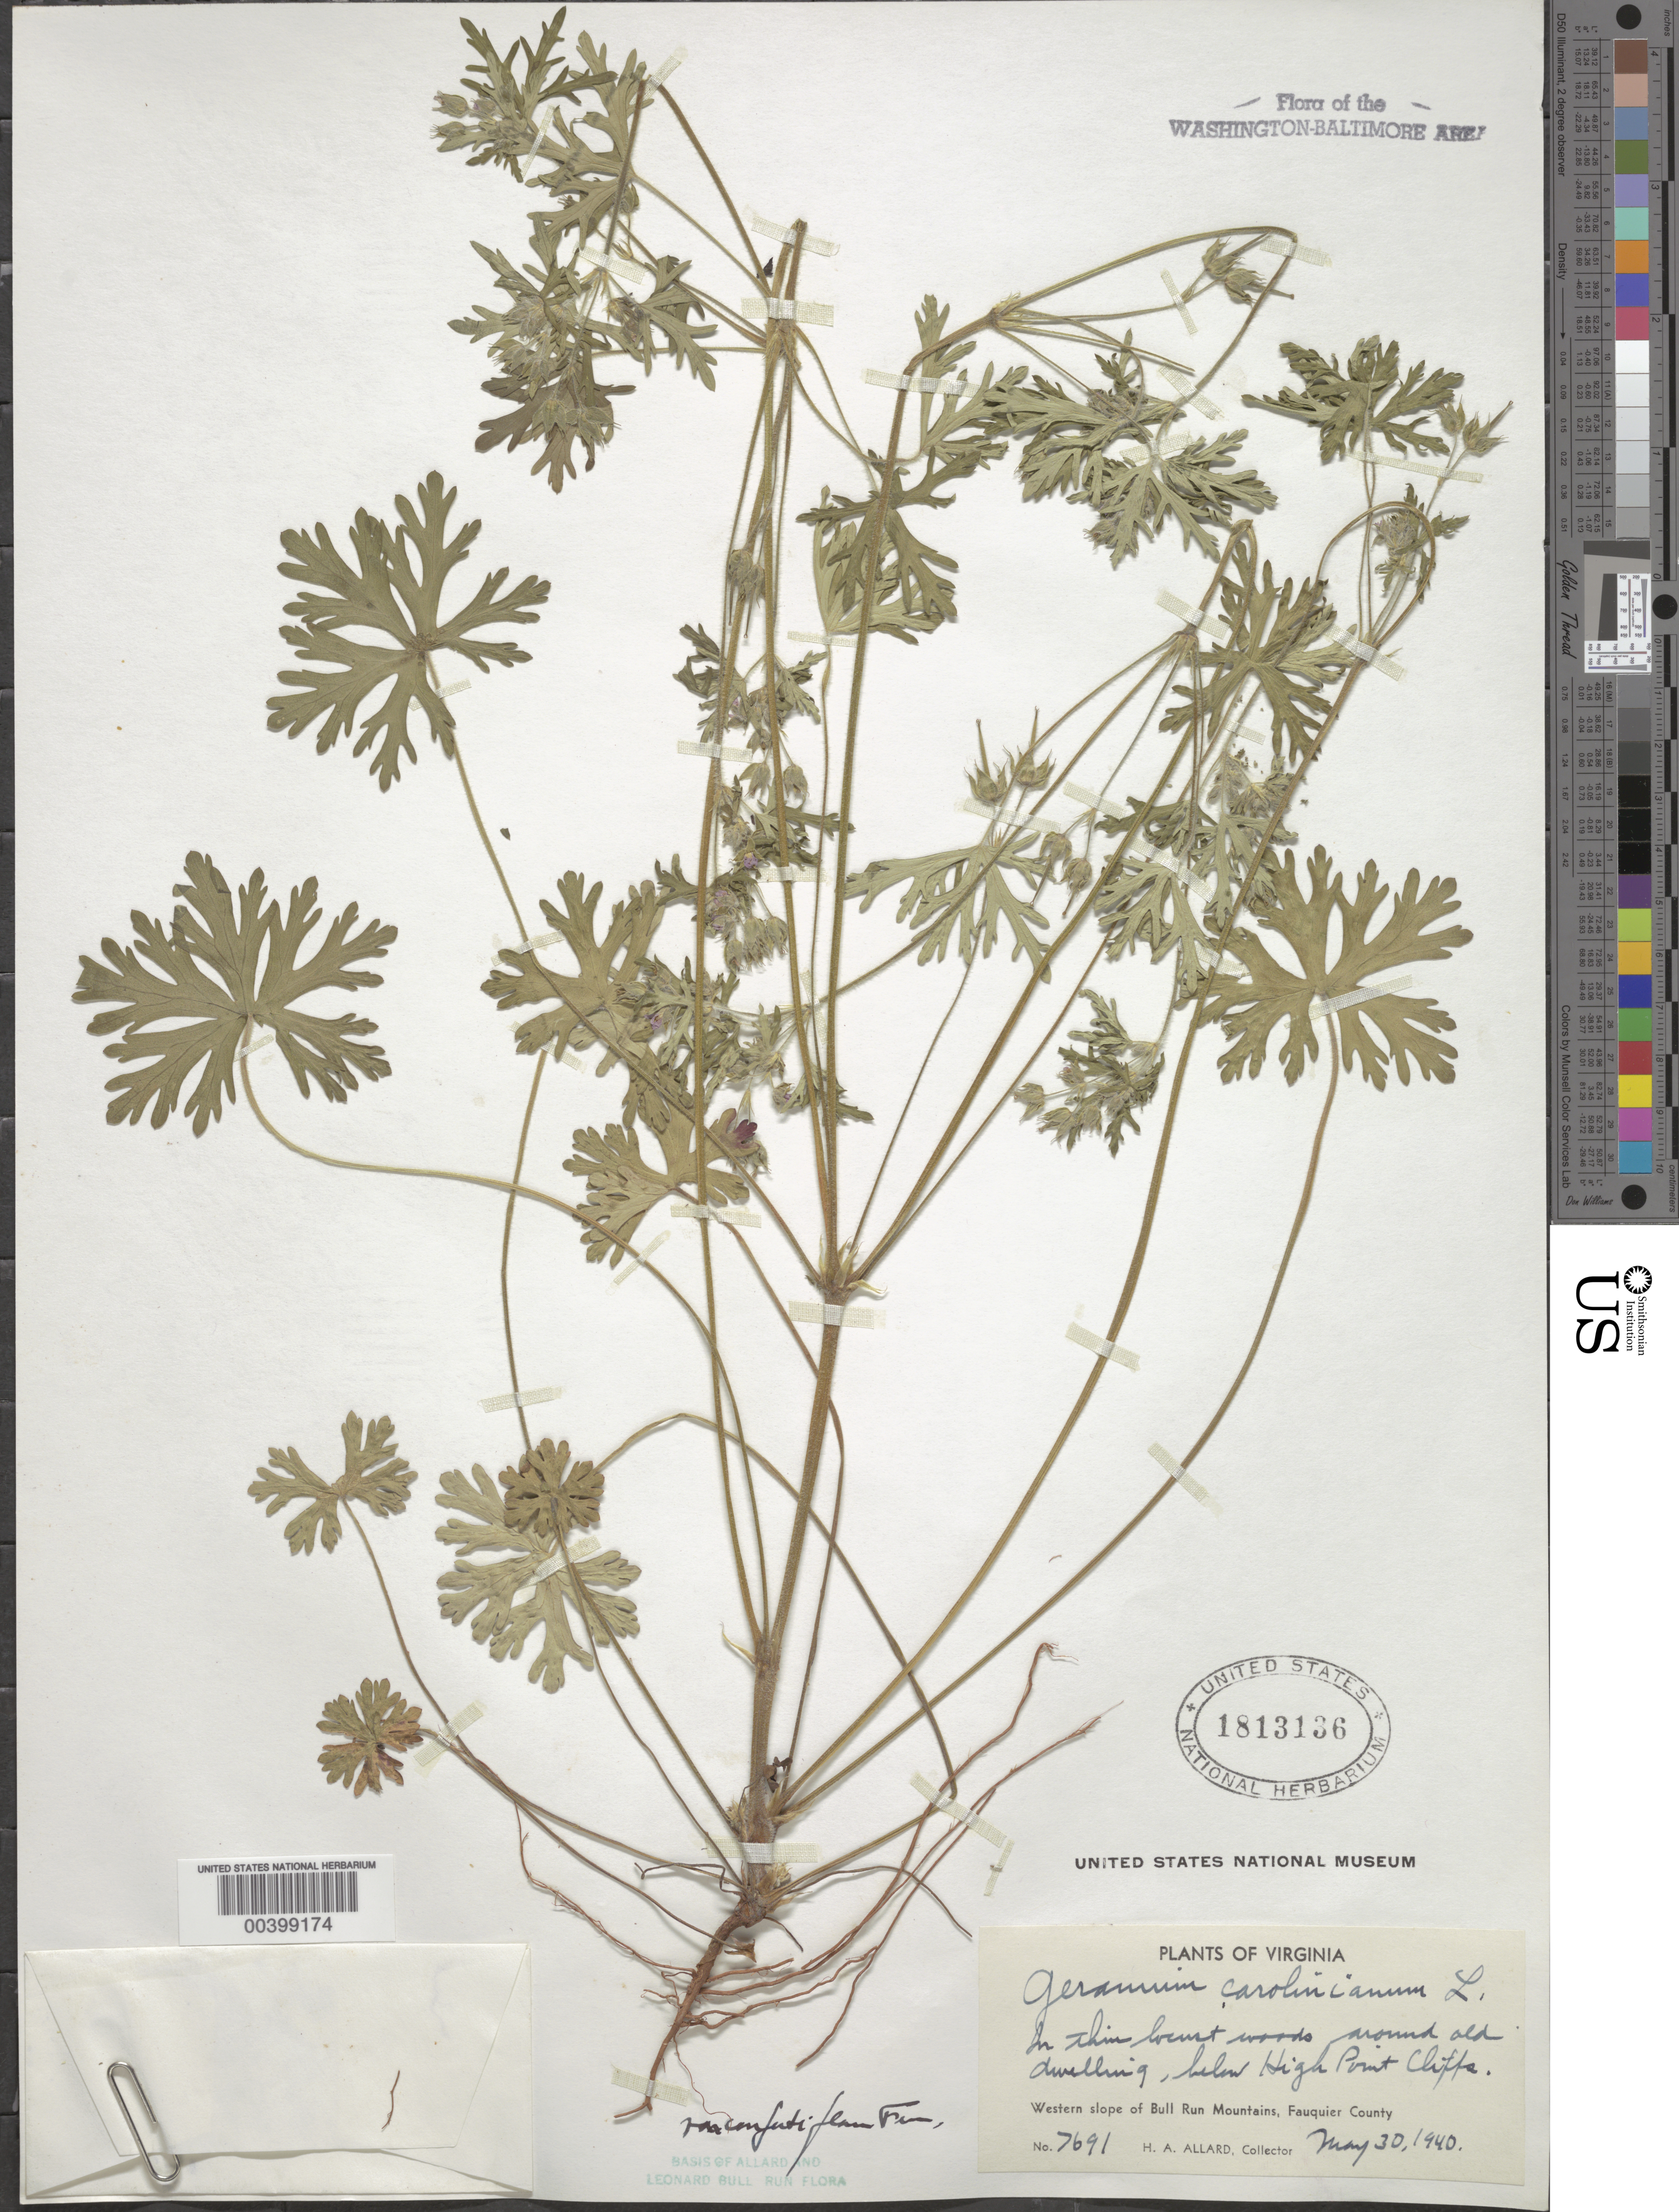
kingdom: Plantae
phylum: Tracheophyta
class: Magnoliopsida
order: Geraniales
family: Geraniaceae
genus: Geranium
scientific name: Geranium carolinianum var. confertiflorum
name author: Fernald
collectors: H. A. Allard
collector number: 7691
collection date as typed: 30 May 1940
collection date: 1940-05-30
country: United States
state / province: Virginia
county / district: Fauquier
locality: Below High Point Cliffs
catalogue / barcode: US 1813136